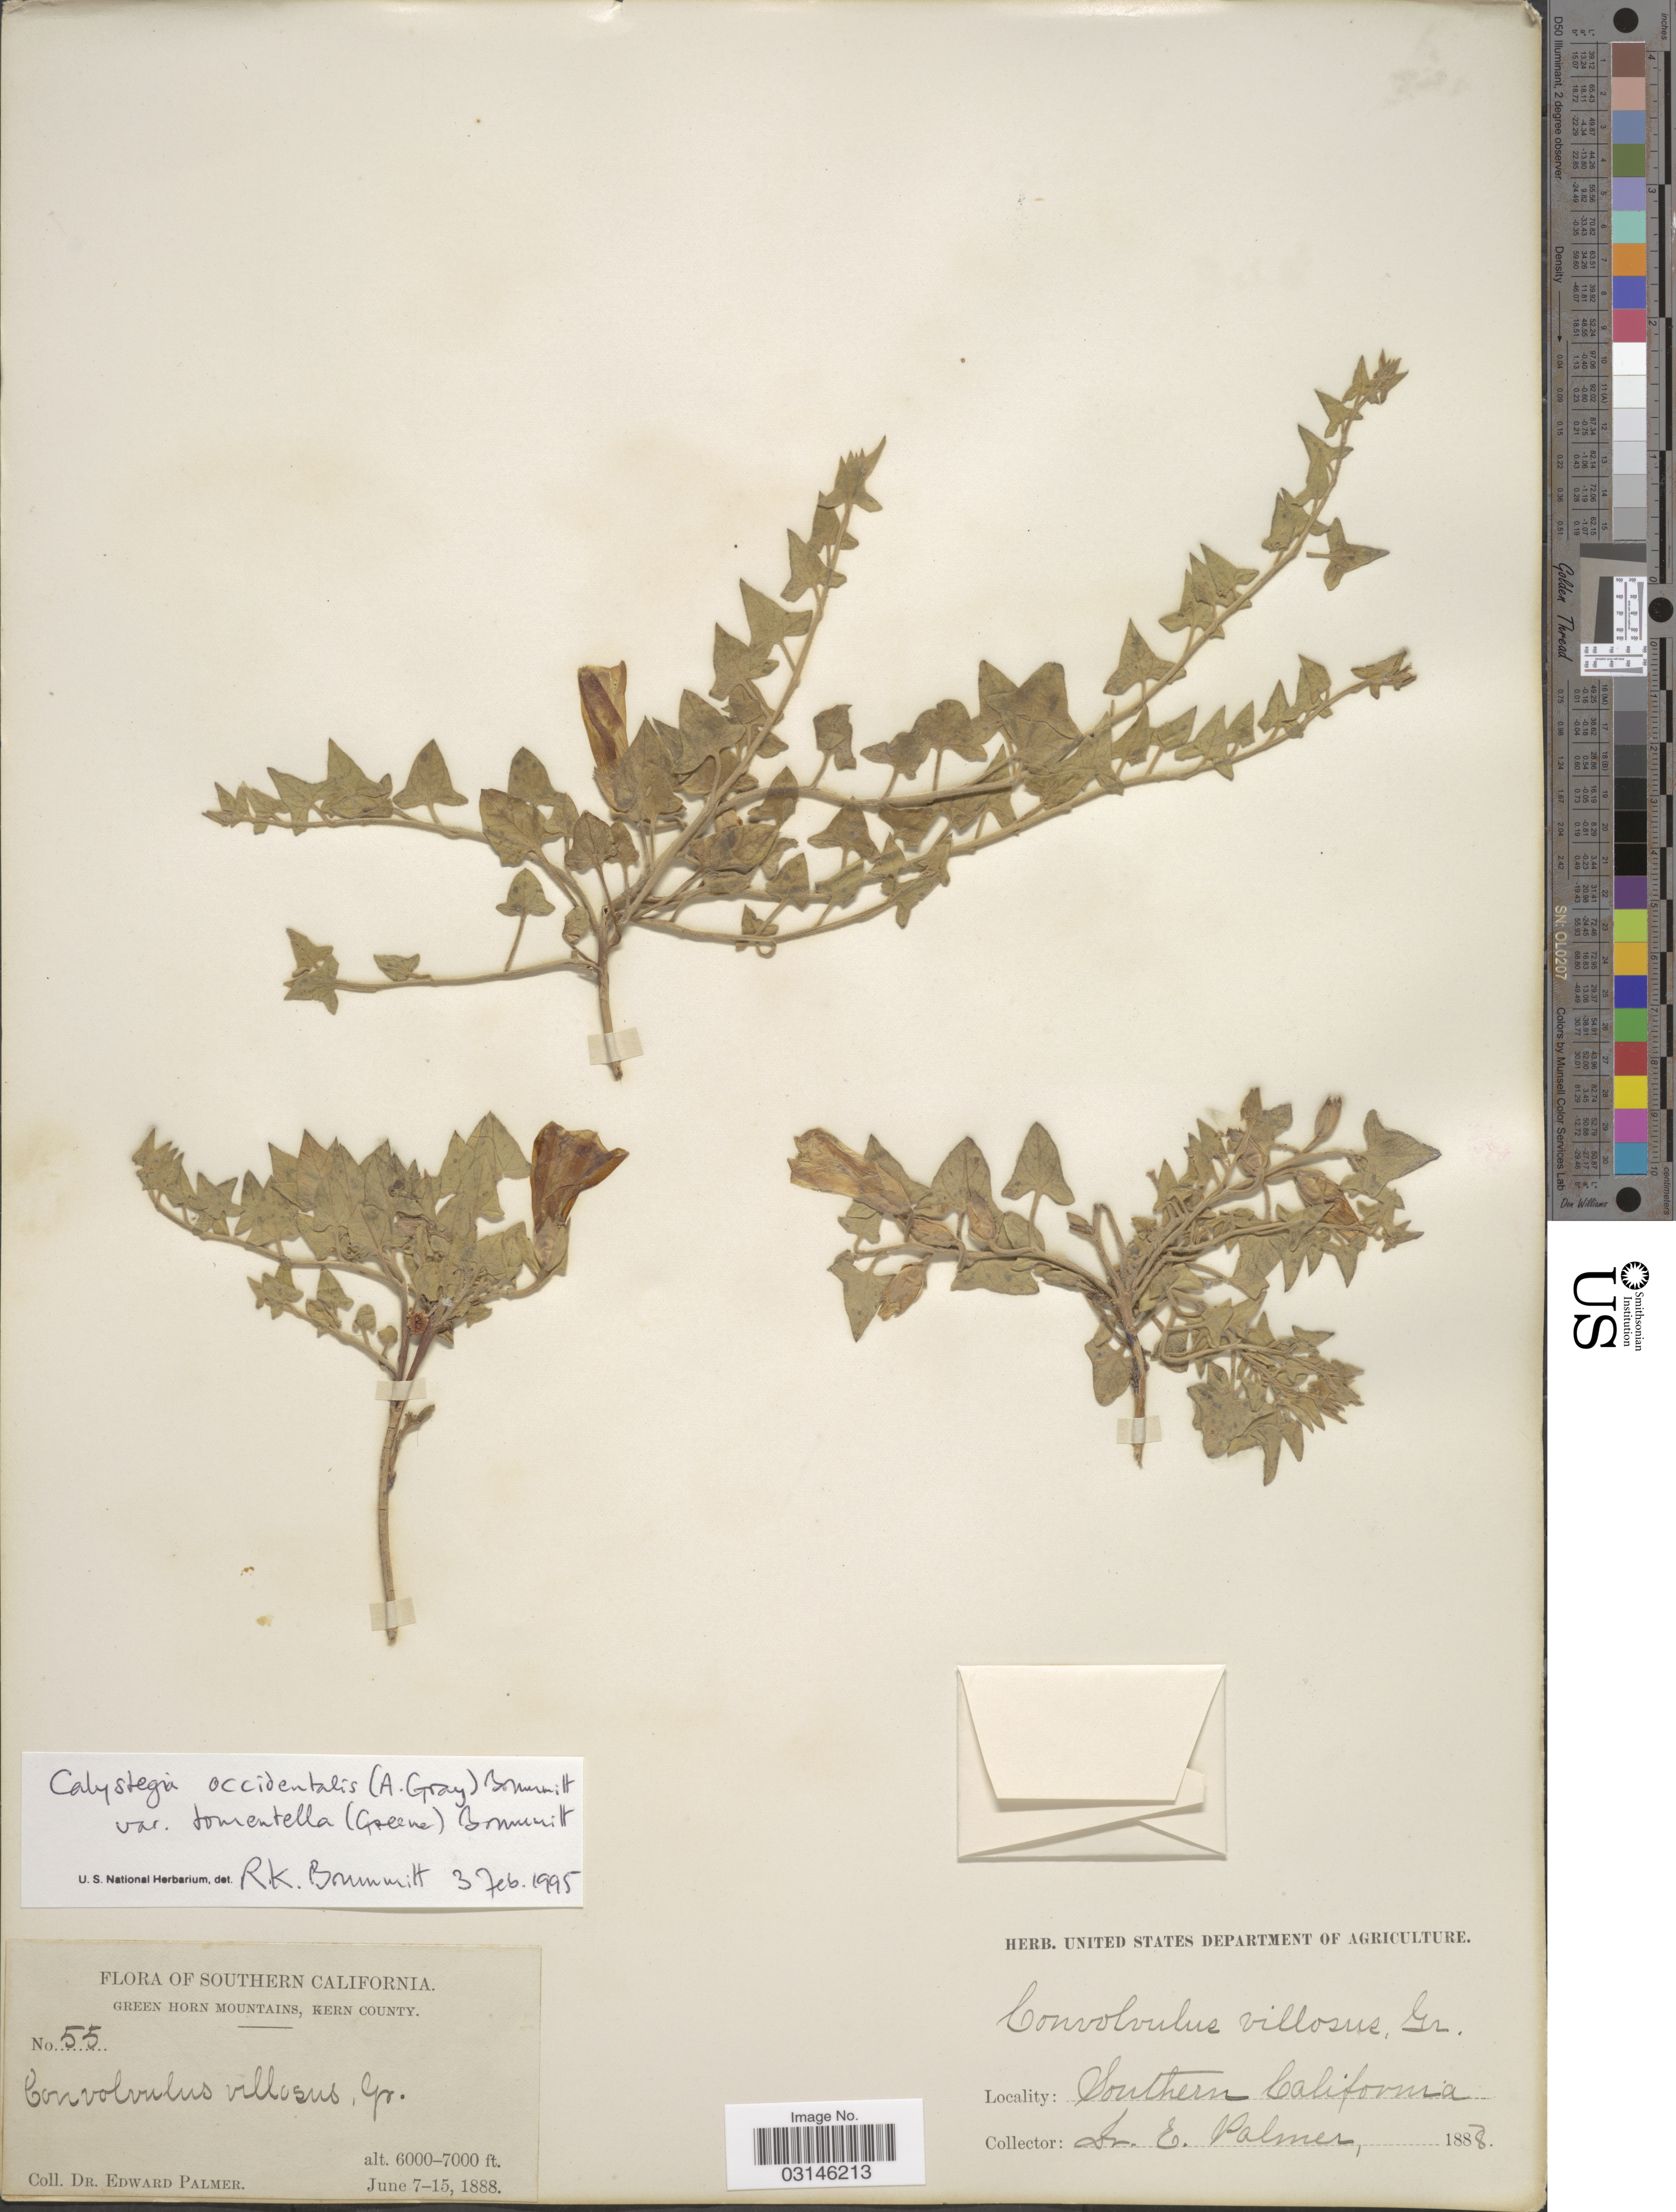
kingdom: Plantae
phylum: Tracheophyta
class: Magnoliopsida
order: Solanales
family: Convolvulaceae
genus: Calystegia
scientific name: Calystegia occidentalis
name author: (A. Gray) Brummitt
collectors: E. Palmer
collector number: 55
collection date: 1888-06-07/1888-06-15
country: United States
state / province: California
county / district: Kern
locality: Southern California, Green Horn Mountains, Kern County.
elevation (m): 1829